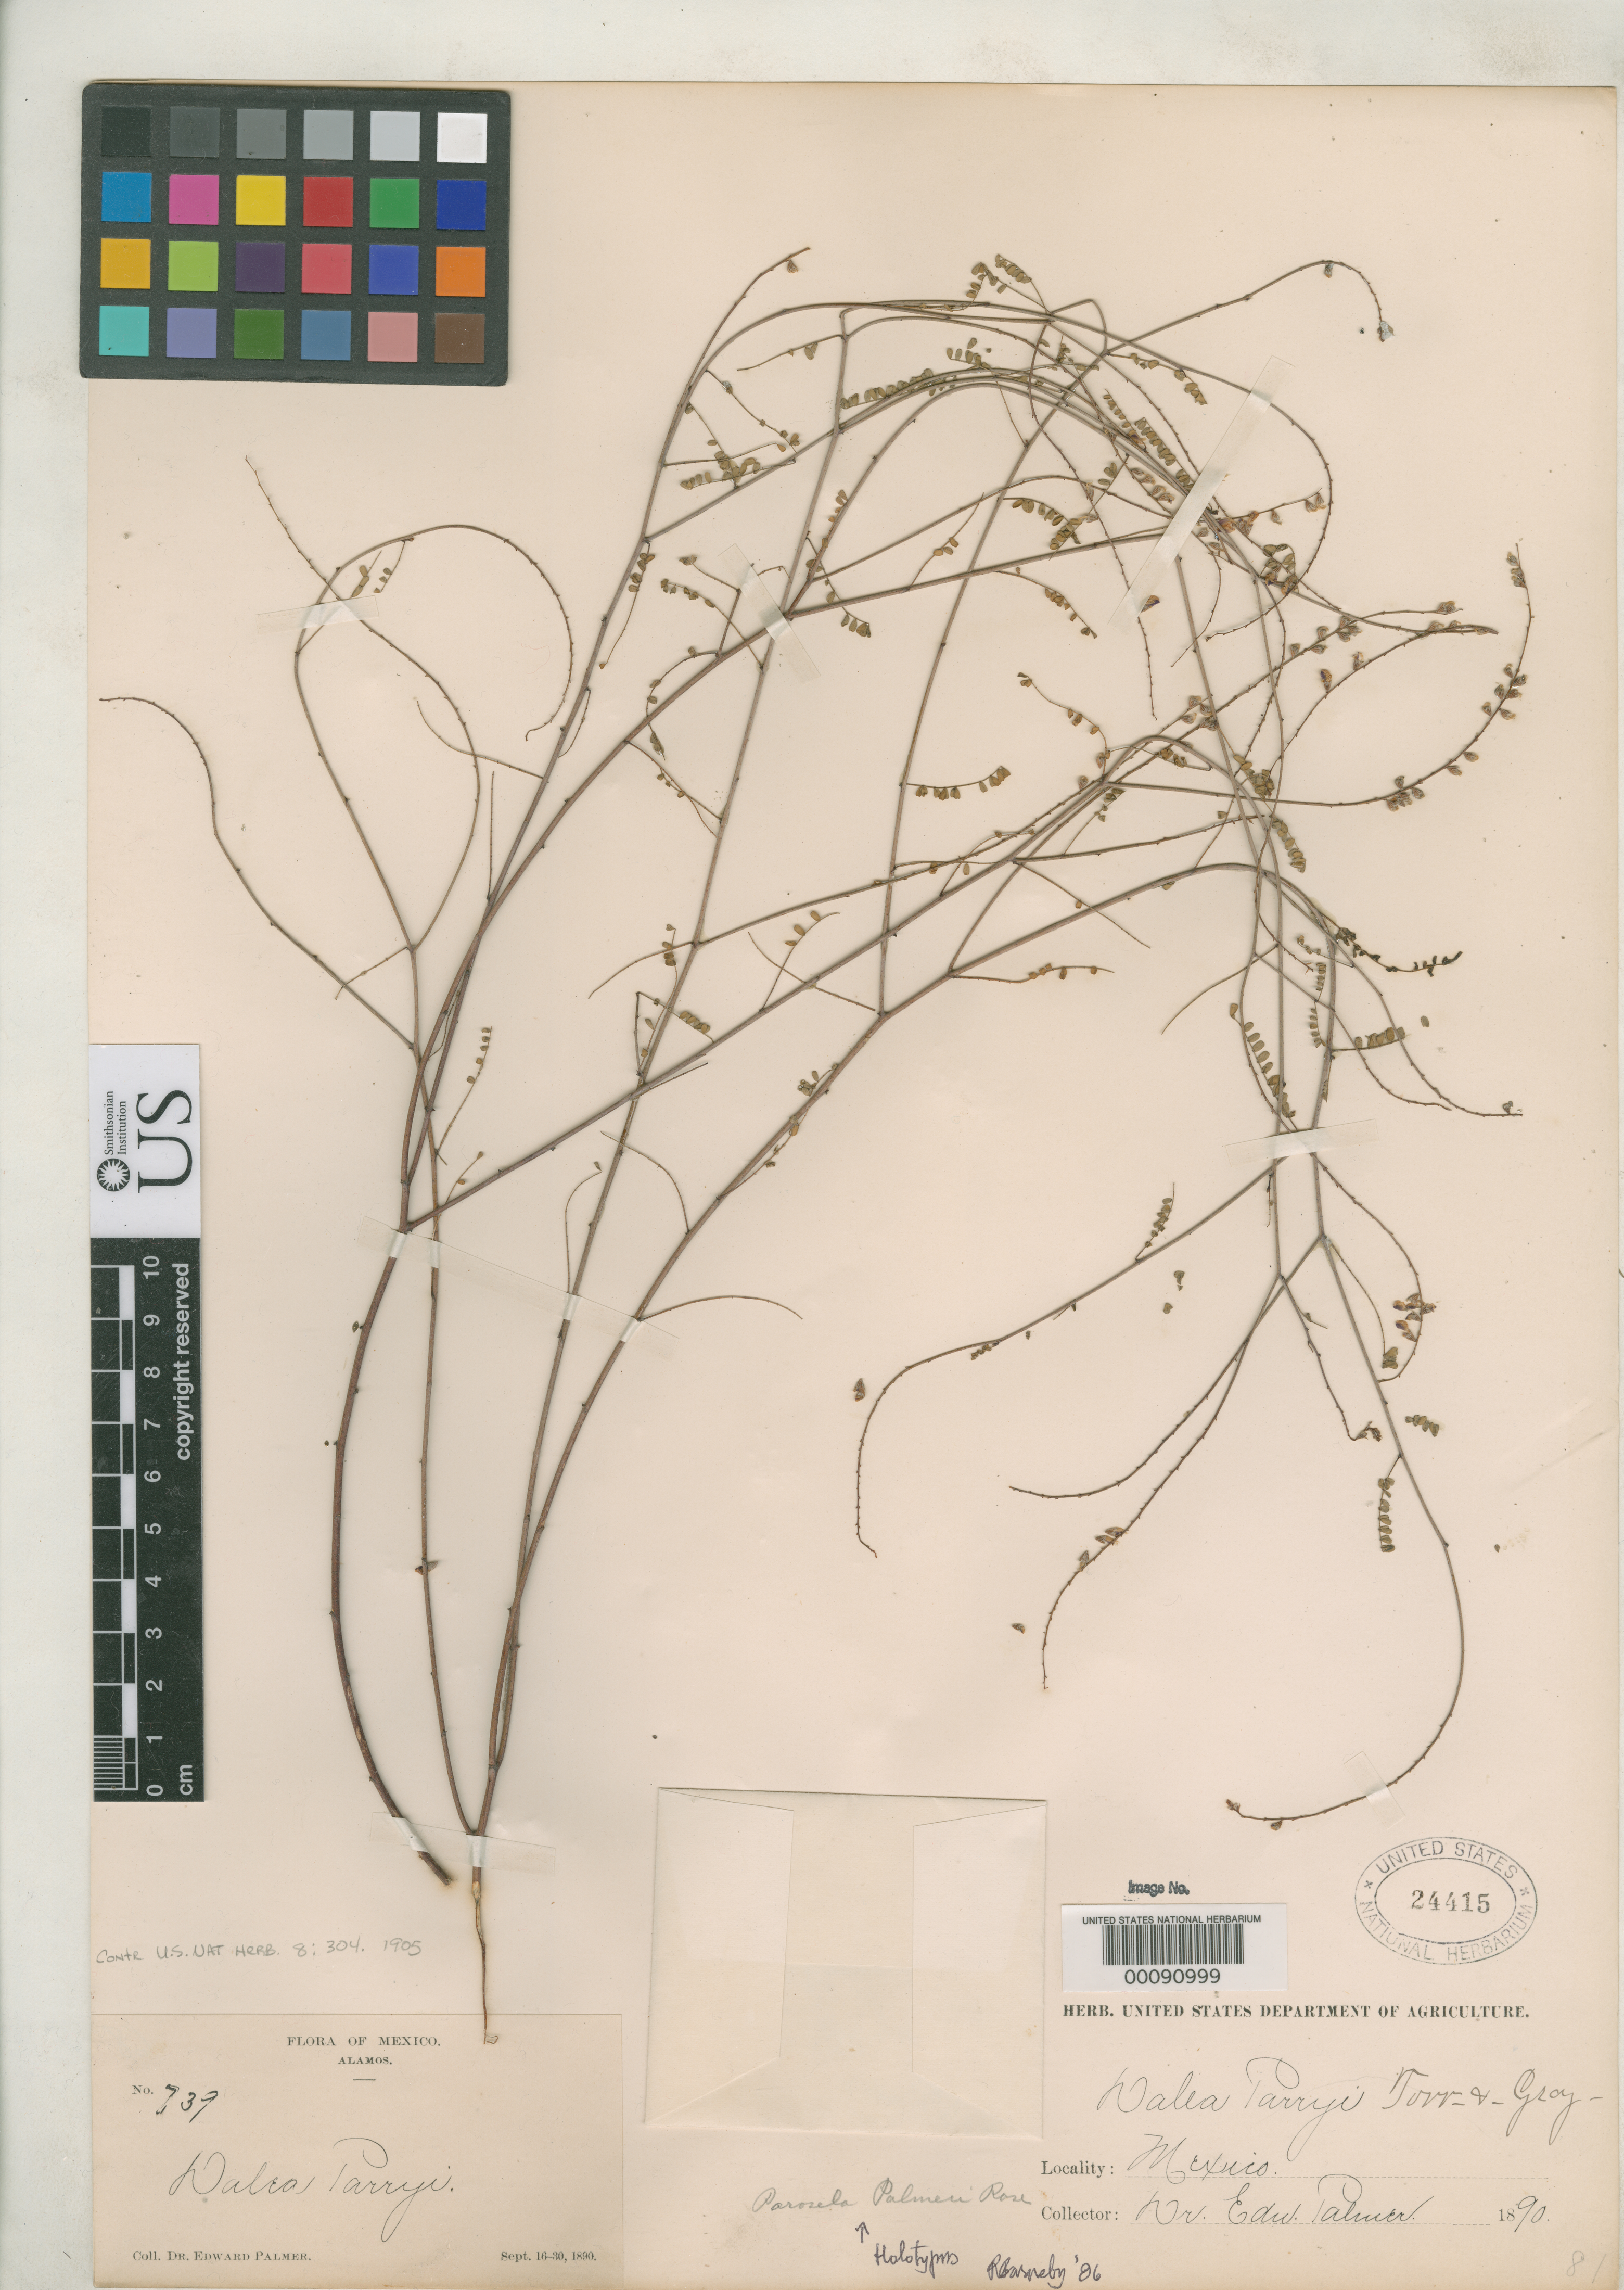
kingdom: Plantae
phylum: Tracheophyta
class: Magnoliopsida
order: Fabales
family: Fabaceae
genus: Parosela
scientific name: Parosela palmeri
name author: Rose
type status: Holotype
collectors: E. Palmer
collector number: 739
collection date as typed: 16 Sep 1890 to 30 Sep 1890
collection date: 1890-09-16/1890-09-30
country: Mexico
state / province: Sonora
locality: Alamos.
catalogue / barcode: US 24415